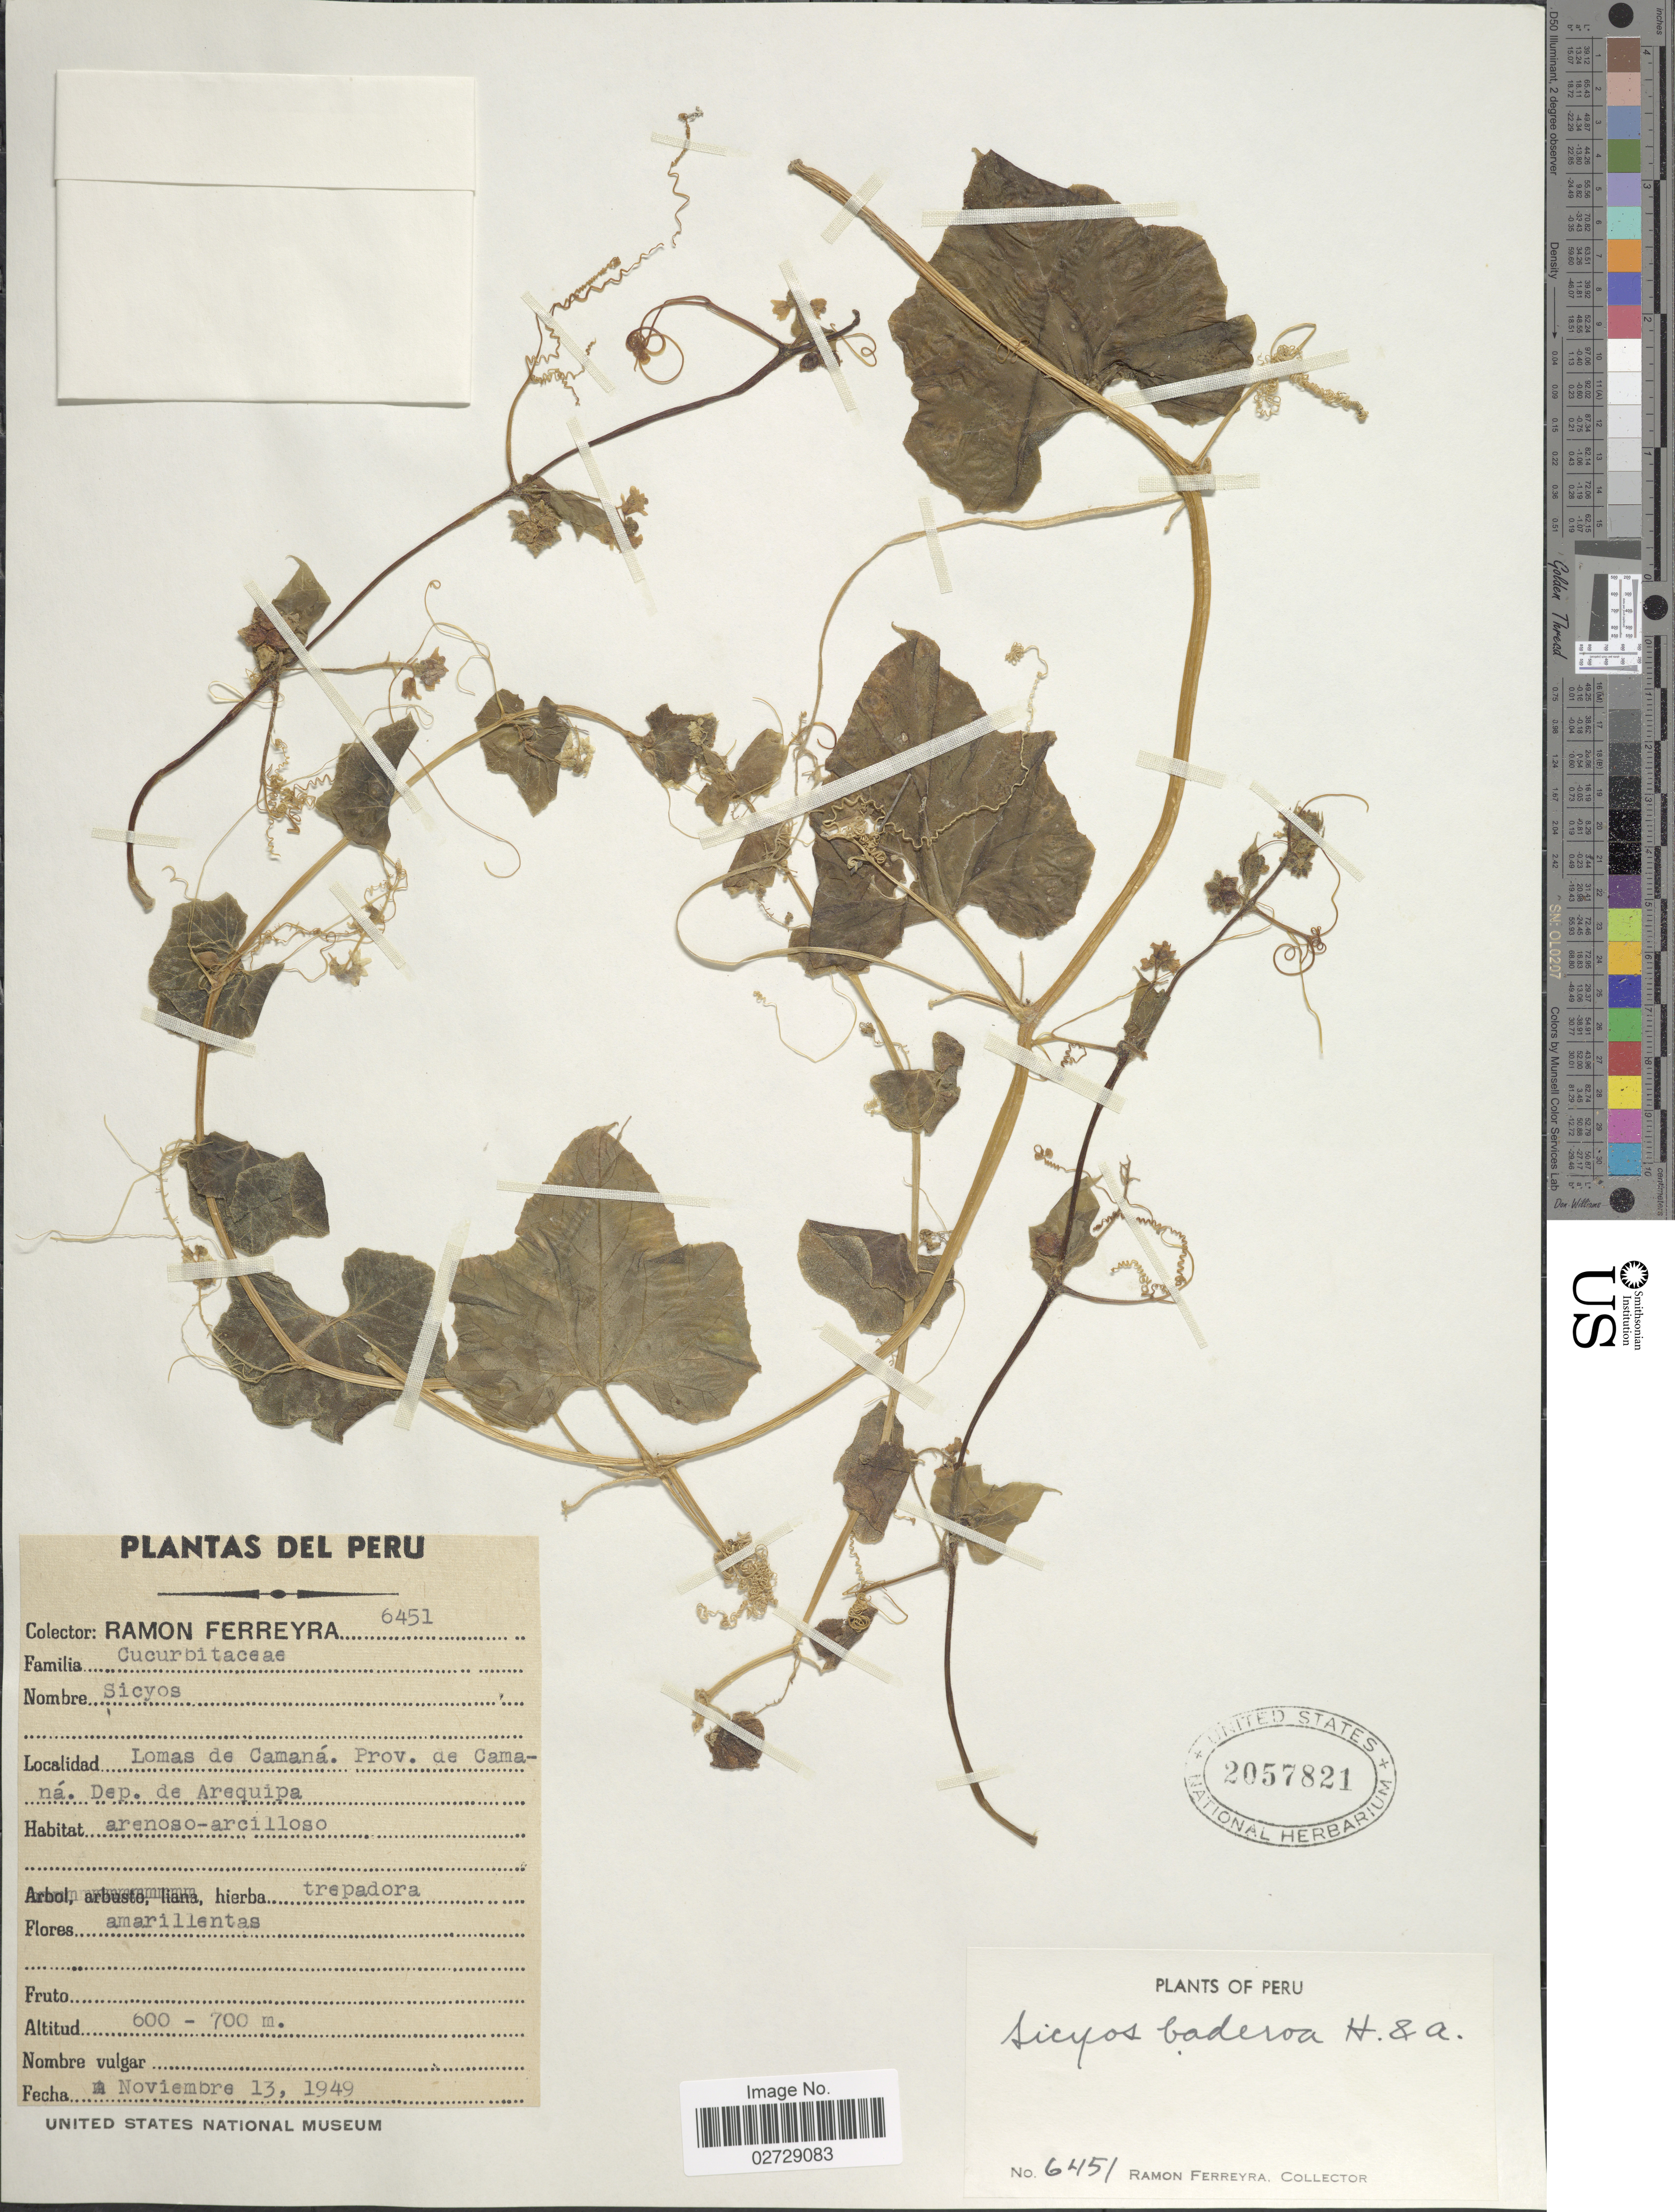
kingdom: Plantae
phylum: Tracheophyta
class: Magnoliopsida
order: Cucurbitales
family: Cucurbitaceae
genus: Sicyos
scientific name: Sicyos baderoa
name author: Hook. & Arn.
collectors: R. A. Ferreyra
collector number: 6451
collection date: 1949-11-13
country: Peru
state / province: Arequipa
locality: Lomas de Camaná Prov. de Camaná Dep. de Arequipa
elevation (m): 600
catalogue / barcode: US 2057821